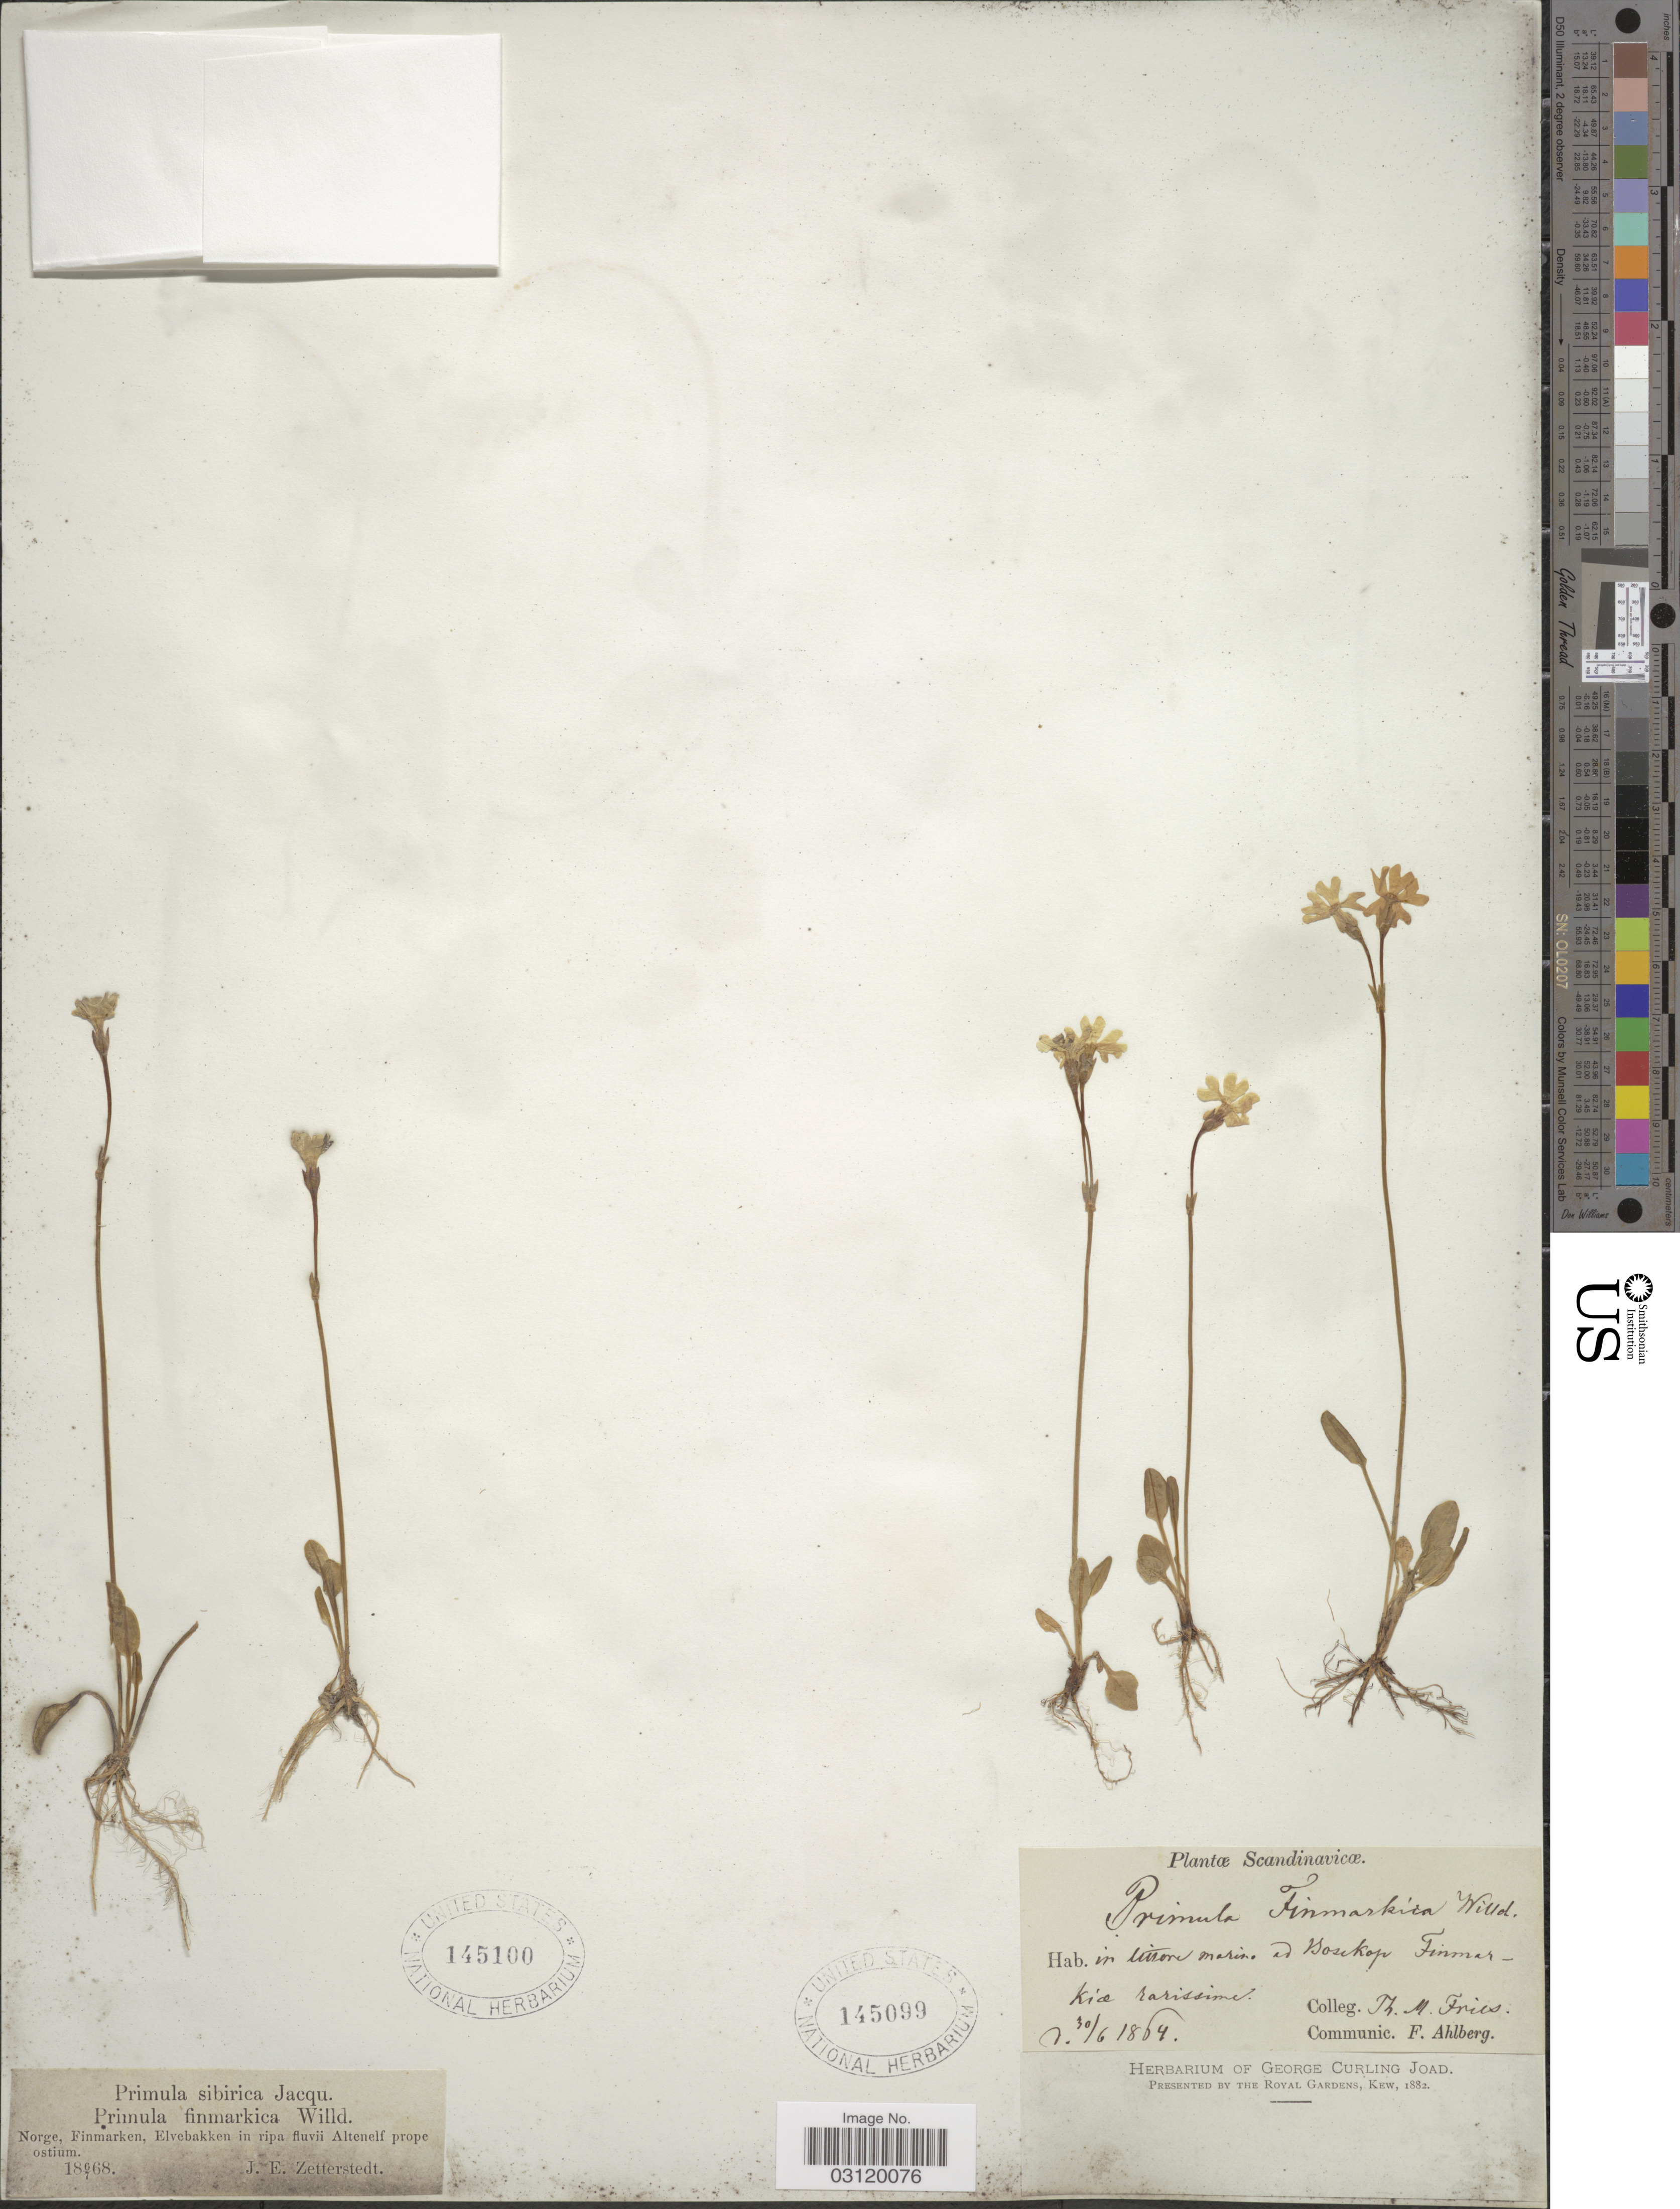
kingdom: Plantae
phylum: Tracheophyta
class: Magnoliopsida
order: Ericales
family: Primulaceae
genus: Primula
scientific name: Primula finmarchica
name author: Jacq.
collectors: J.E. Zetterstedt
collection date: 1868-07-06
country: Norway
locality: Norge, Finmarken, Elvebakken in ripa fluvii Altenelf prope ostium.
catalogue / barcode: US 145100-2